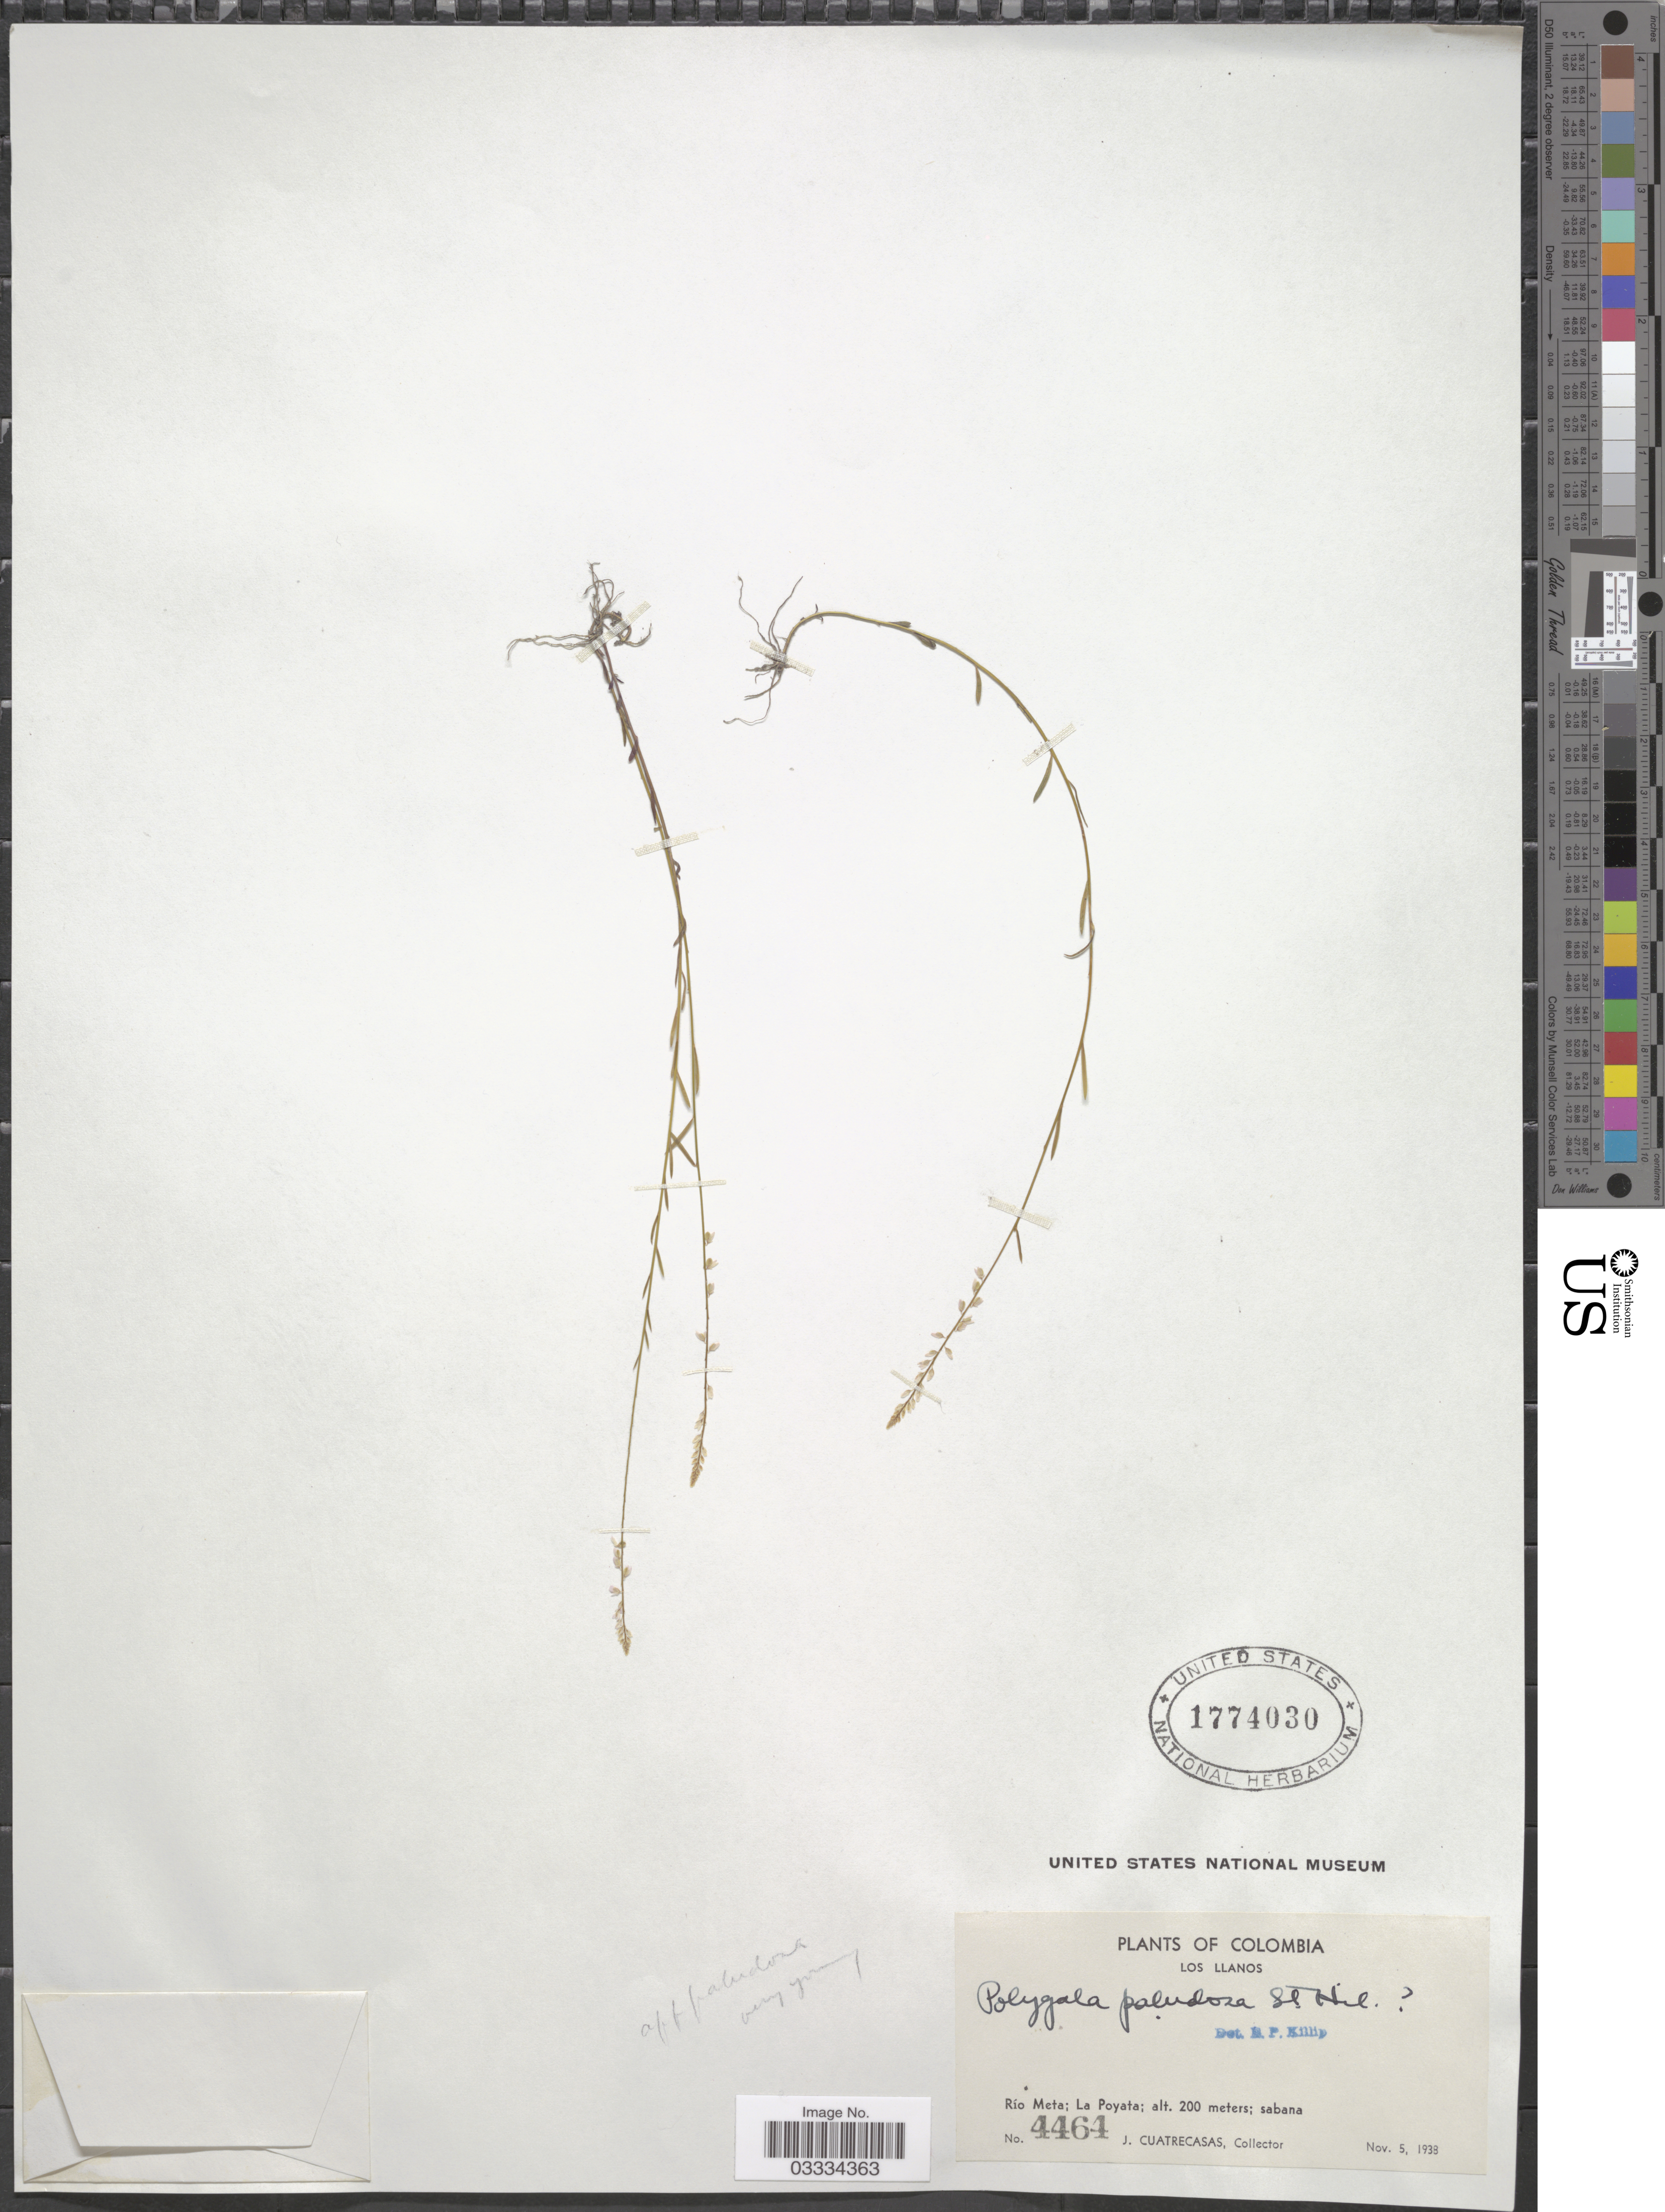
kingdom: Plantae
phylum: Tracheophyta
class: Magnoliopsida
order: Fabales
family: Polygalaceae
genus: Polygala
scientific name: Polygala sp.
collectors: J. Cuatrecasas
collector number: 4464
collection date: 1938-11-05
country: Colombia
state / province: Meta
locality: Los Llanos. Río Meta; La Poyata.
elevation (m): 200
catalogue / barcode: US 1774030